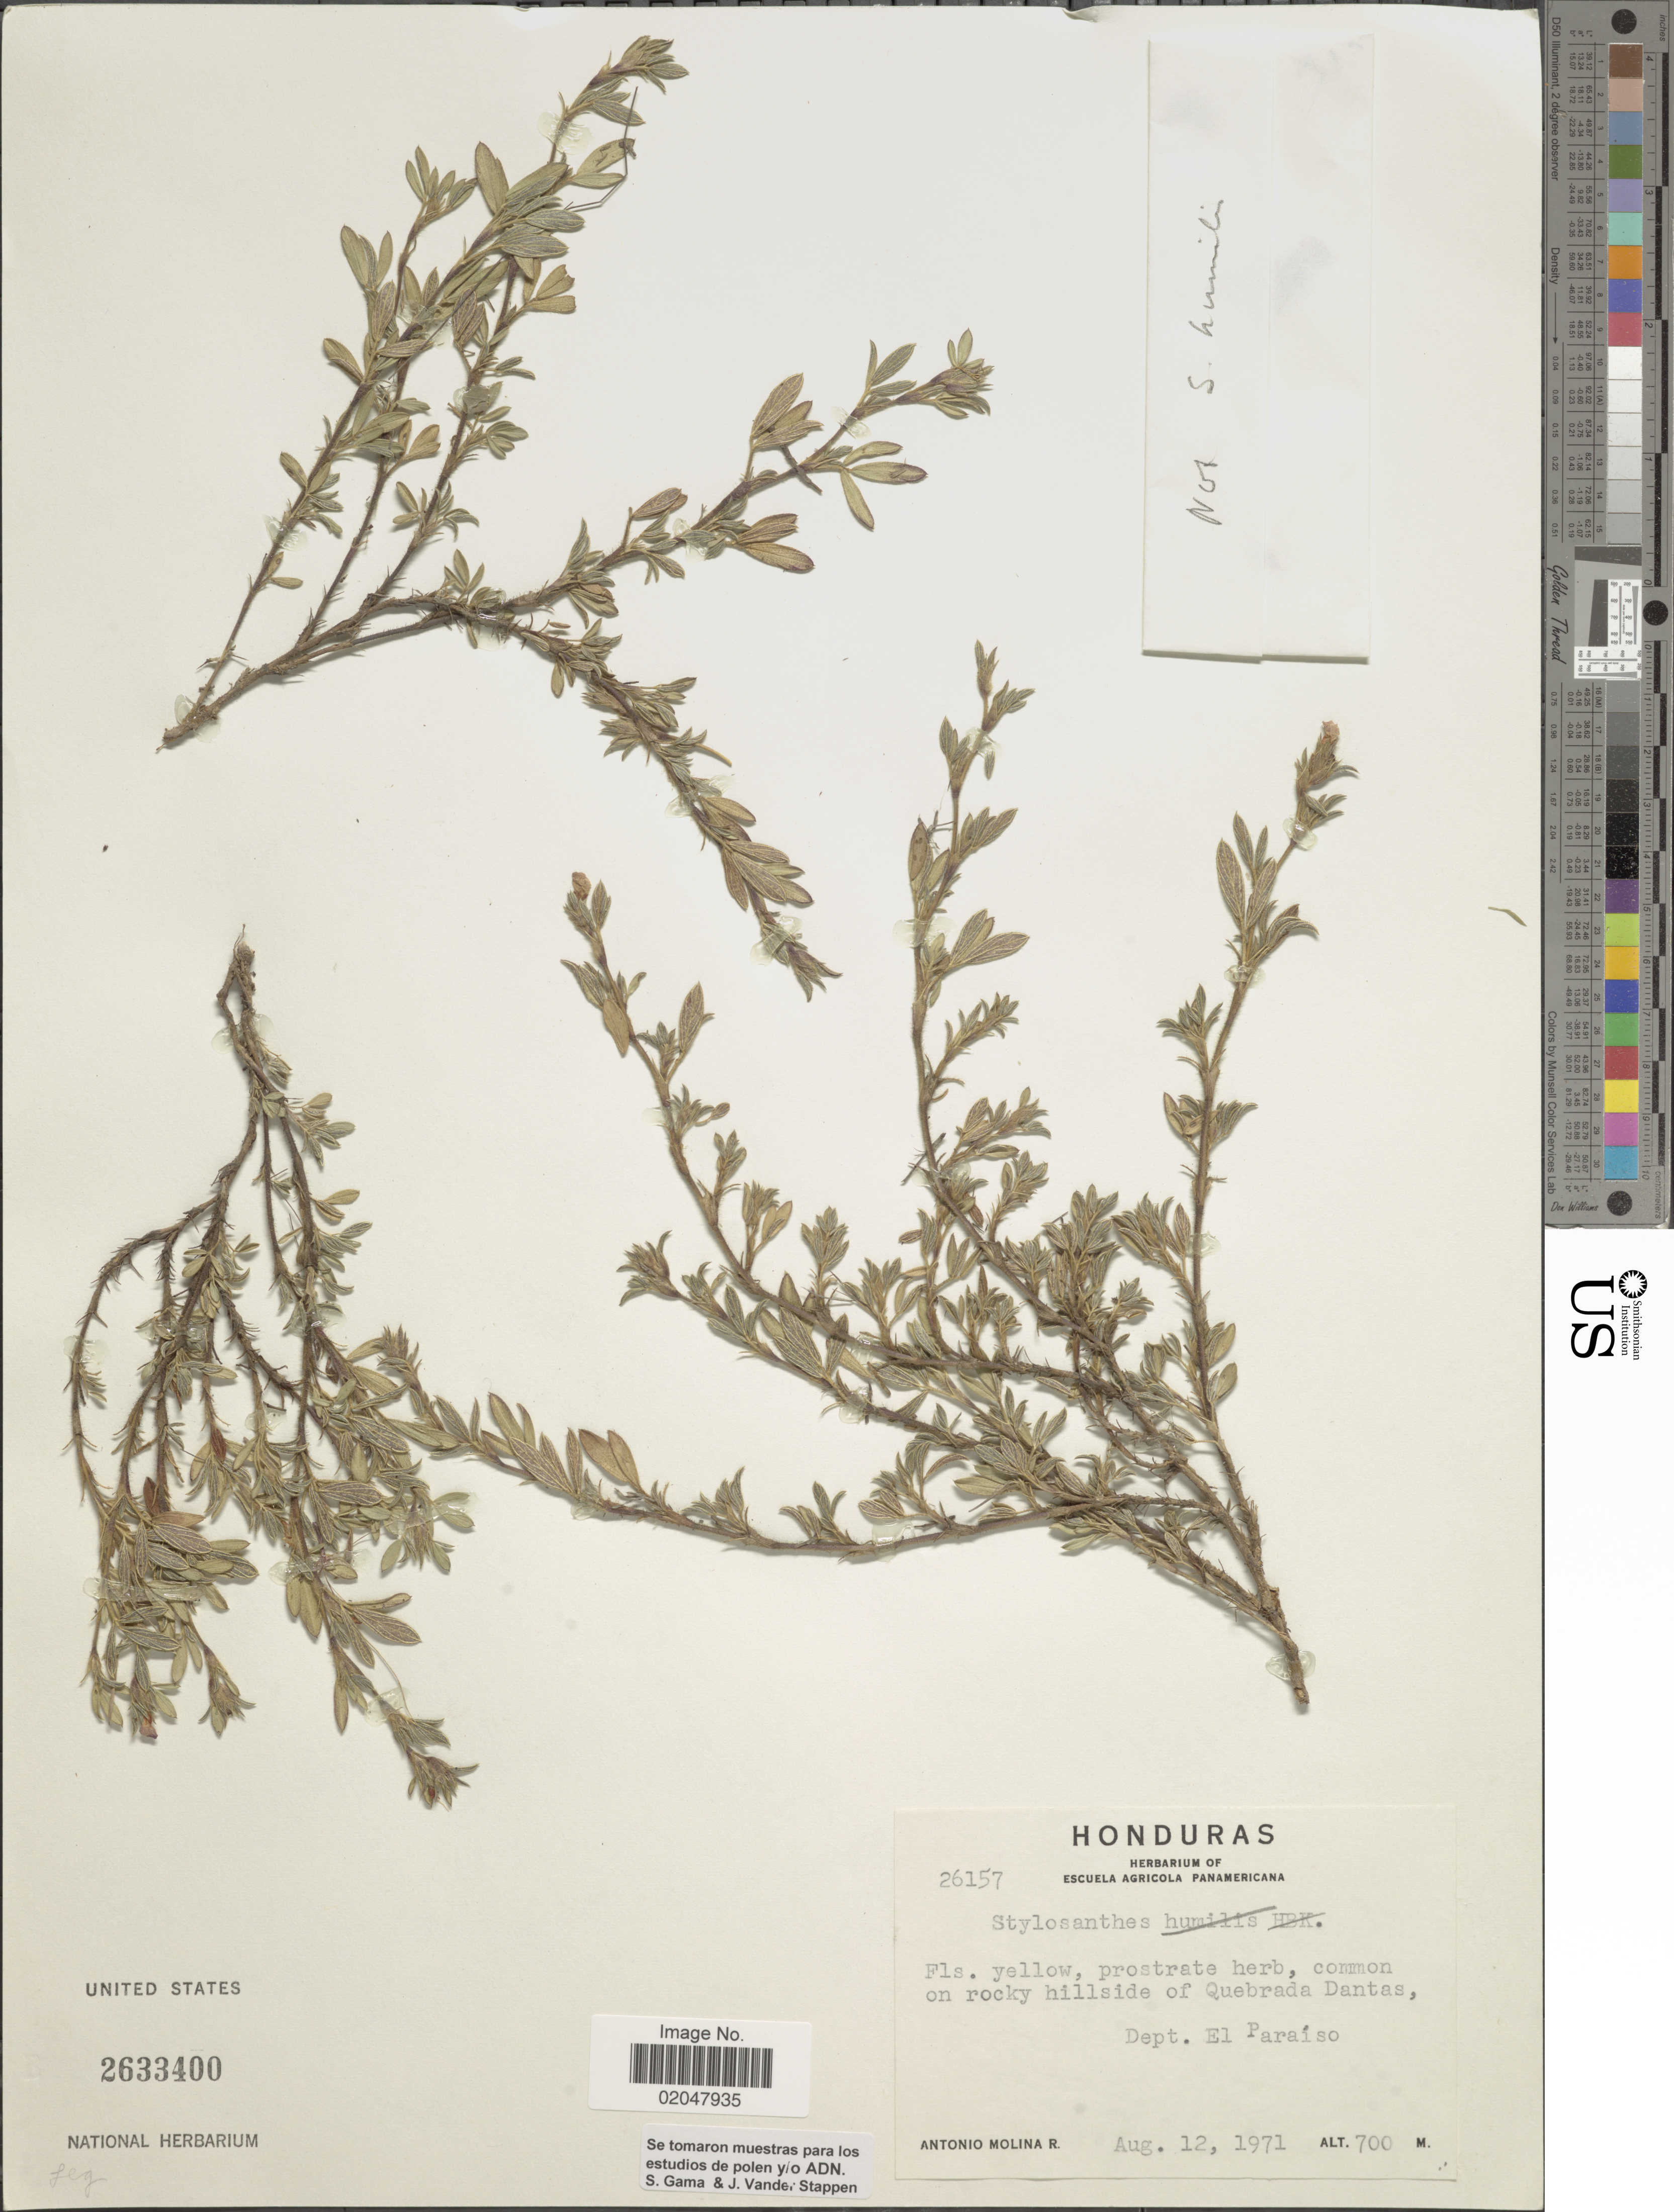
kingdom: Plantae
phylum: Tracheophyta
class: Magnoliopsida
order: Fabales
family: Fabaceae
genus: Stylosanthes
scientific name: Stylosanthes sp.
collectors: A. Molina R.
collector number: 26157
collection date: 1971-08-12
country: Honduras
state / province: El Paraíso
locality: Common on rocky hillside of Quebrada Dantas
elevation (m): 700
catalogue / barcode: US 2633400